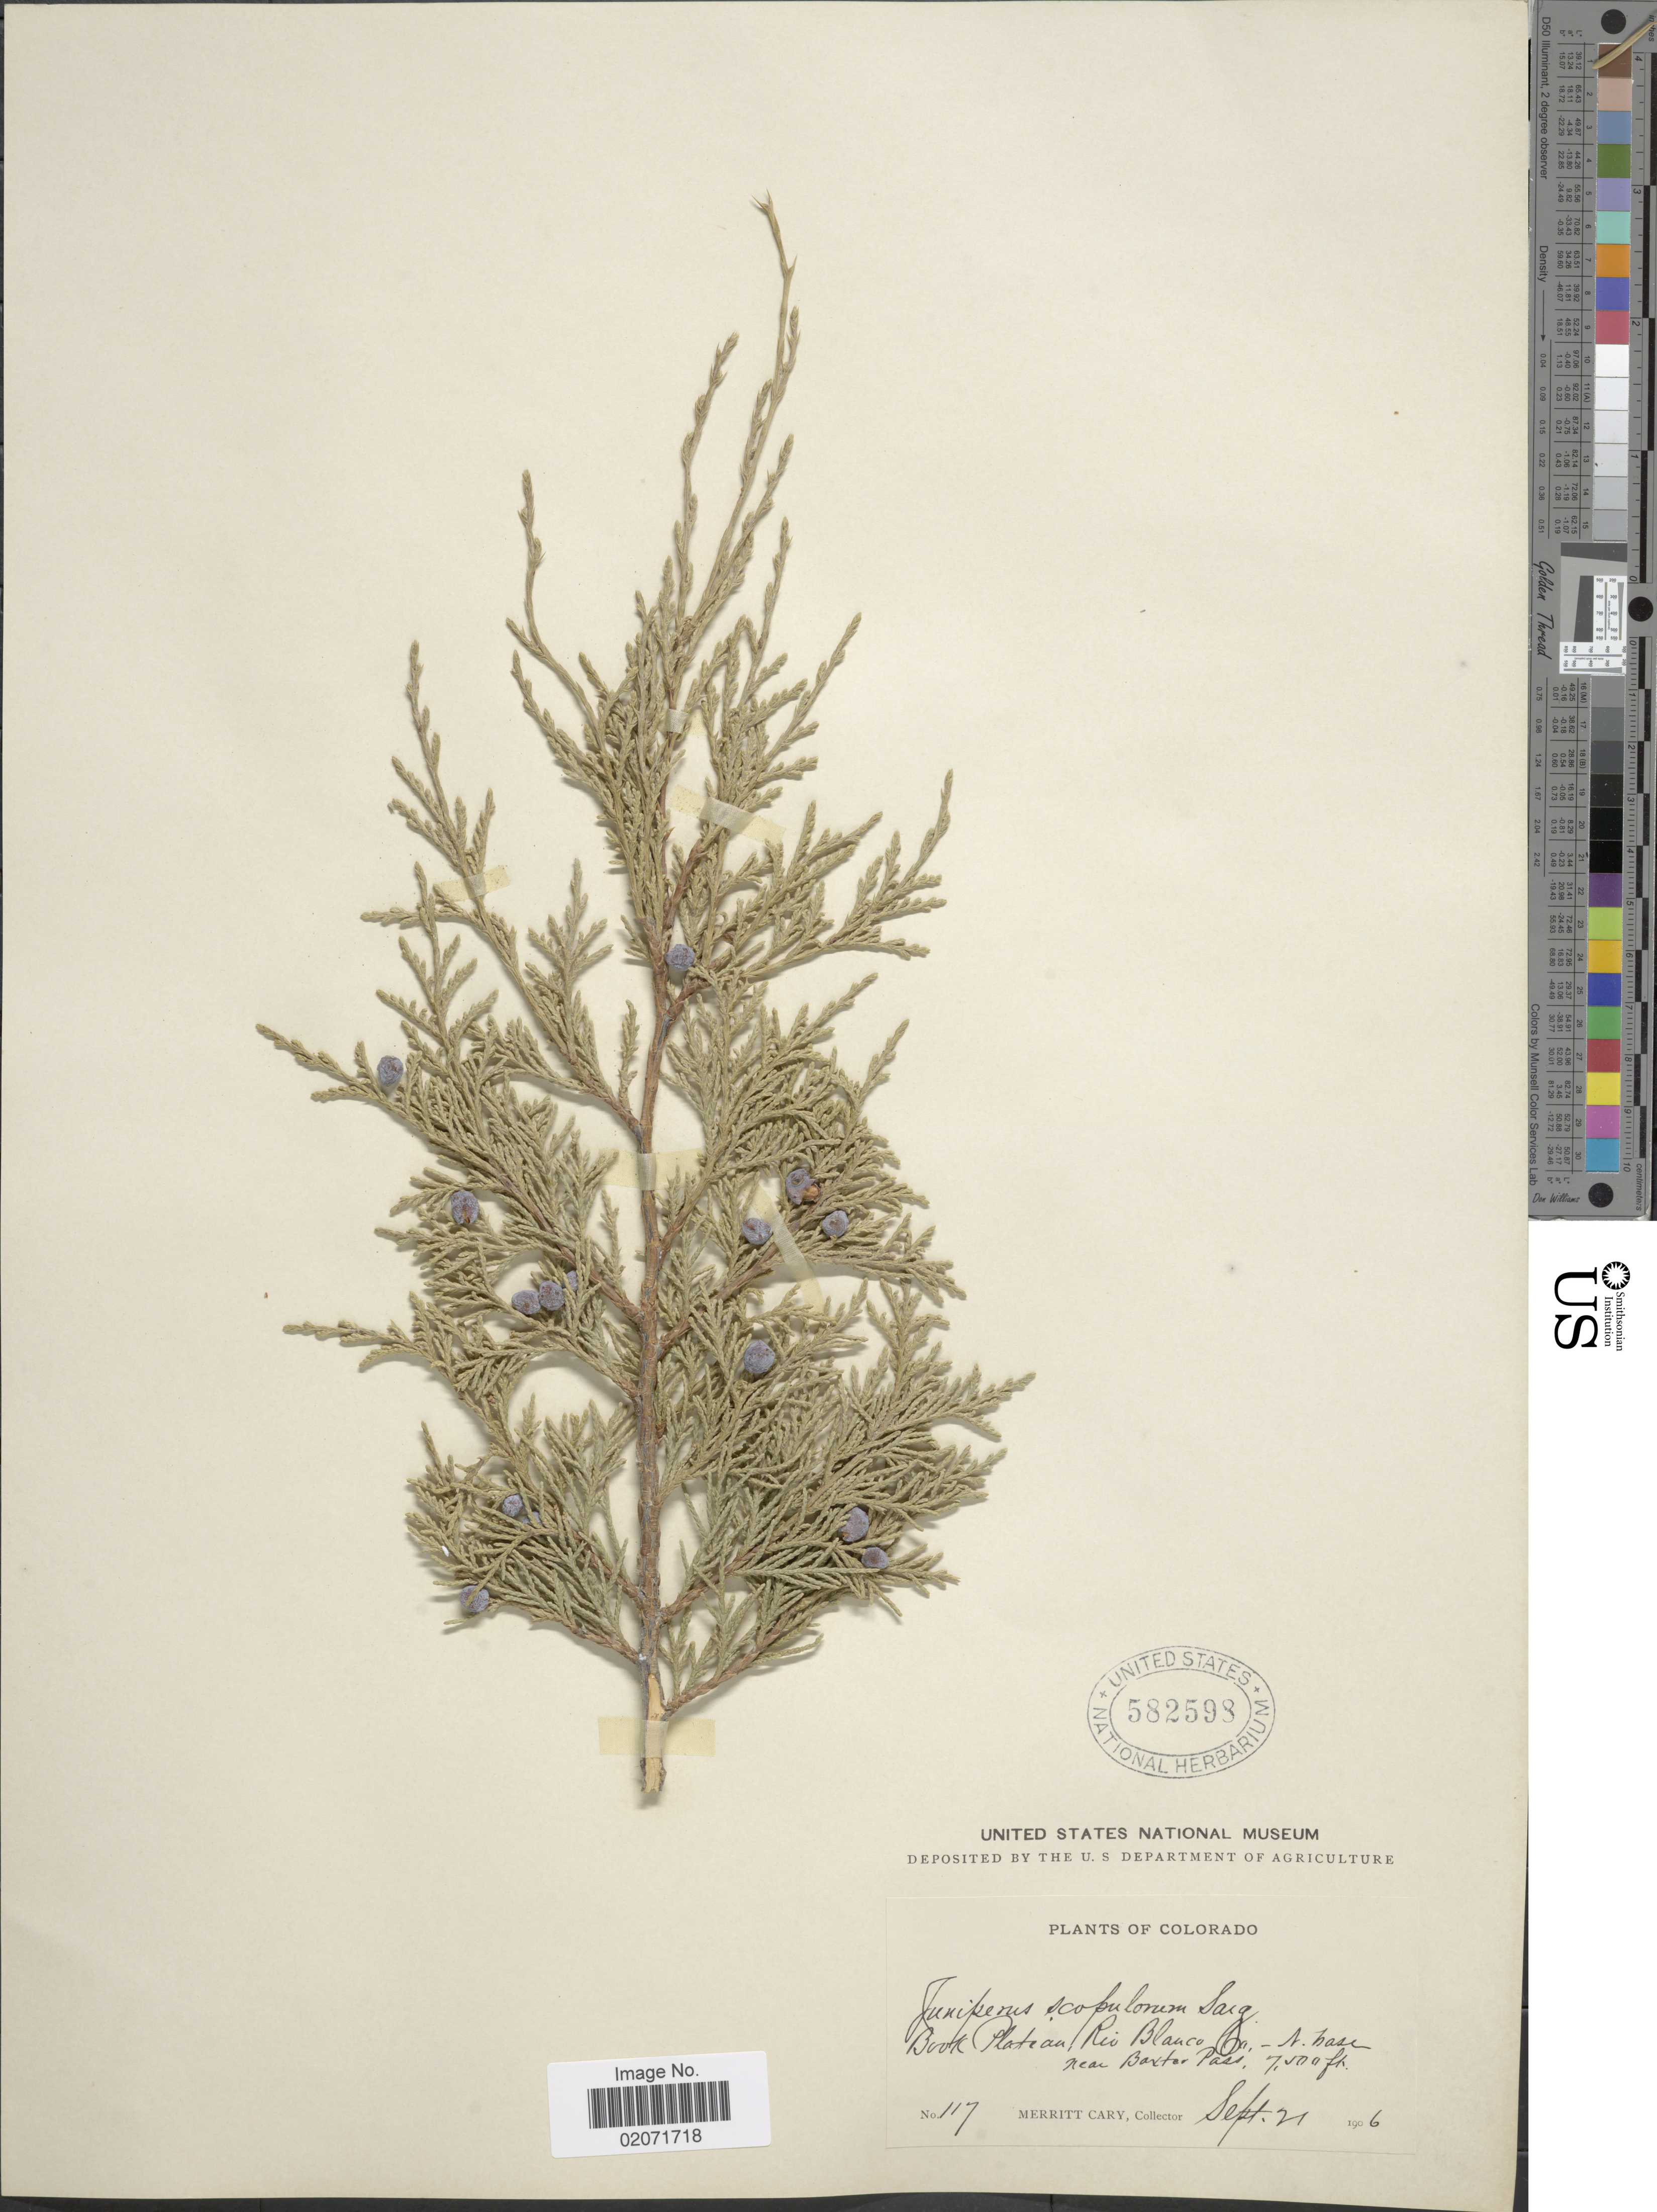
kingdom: Plantae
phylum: Tracheophyta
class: Pinopsida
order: Pinales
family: Cupressaceae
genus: Juniperus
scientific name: Juniperus scopulorum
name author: Sarg.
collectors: M. Cary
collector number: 117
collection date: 1906-09-21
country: United States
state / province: Colorado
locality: Book Plateau, Rio Blanco., N base near Baxtar Pass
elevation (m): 2286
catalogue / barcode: US 582598